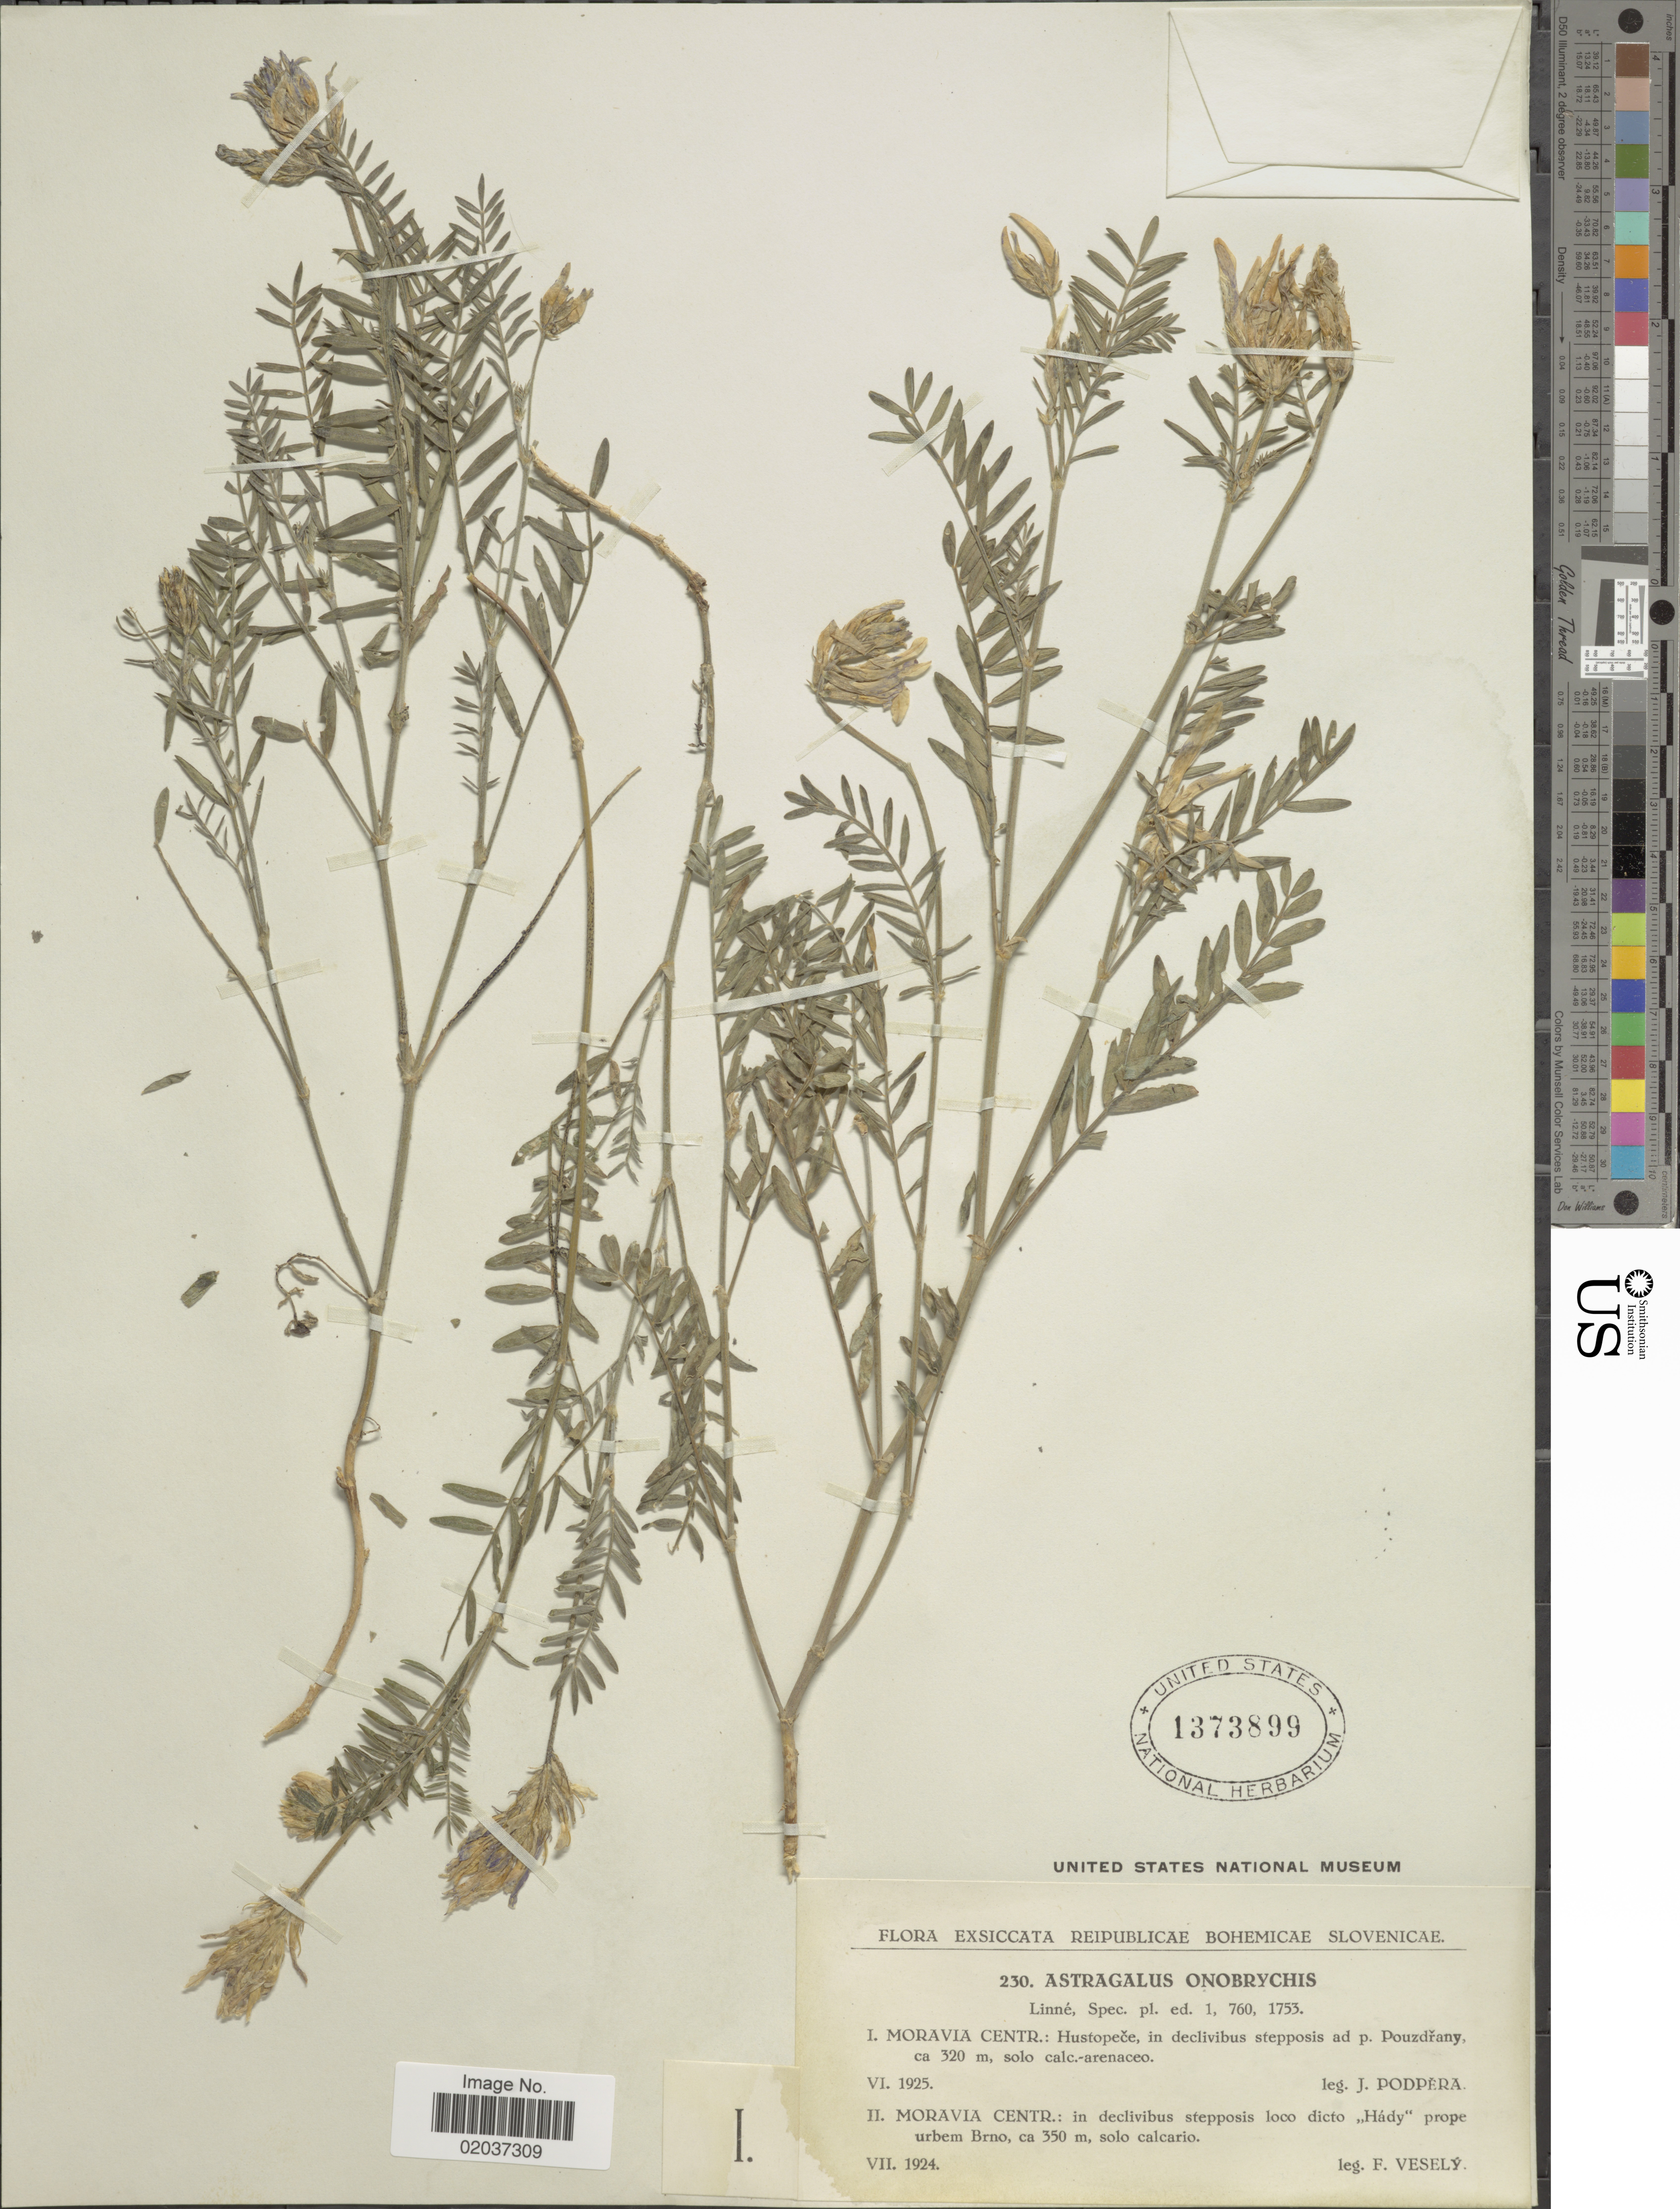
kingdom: Plantae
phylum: Tracheophyta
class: Magnoliopsida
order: Fabales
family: Fabaceae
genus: Astragalus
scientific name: Astragalus onobrychioides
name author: M. Bieb.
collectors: J. Podpera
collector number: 230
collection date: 1925-06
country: Czechia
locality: Moravia Centr.: Hustopece, in declivibvus stepposis ad p. Pouzdrany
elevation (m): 320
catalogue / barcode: US 1373899